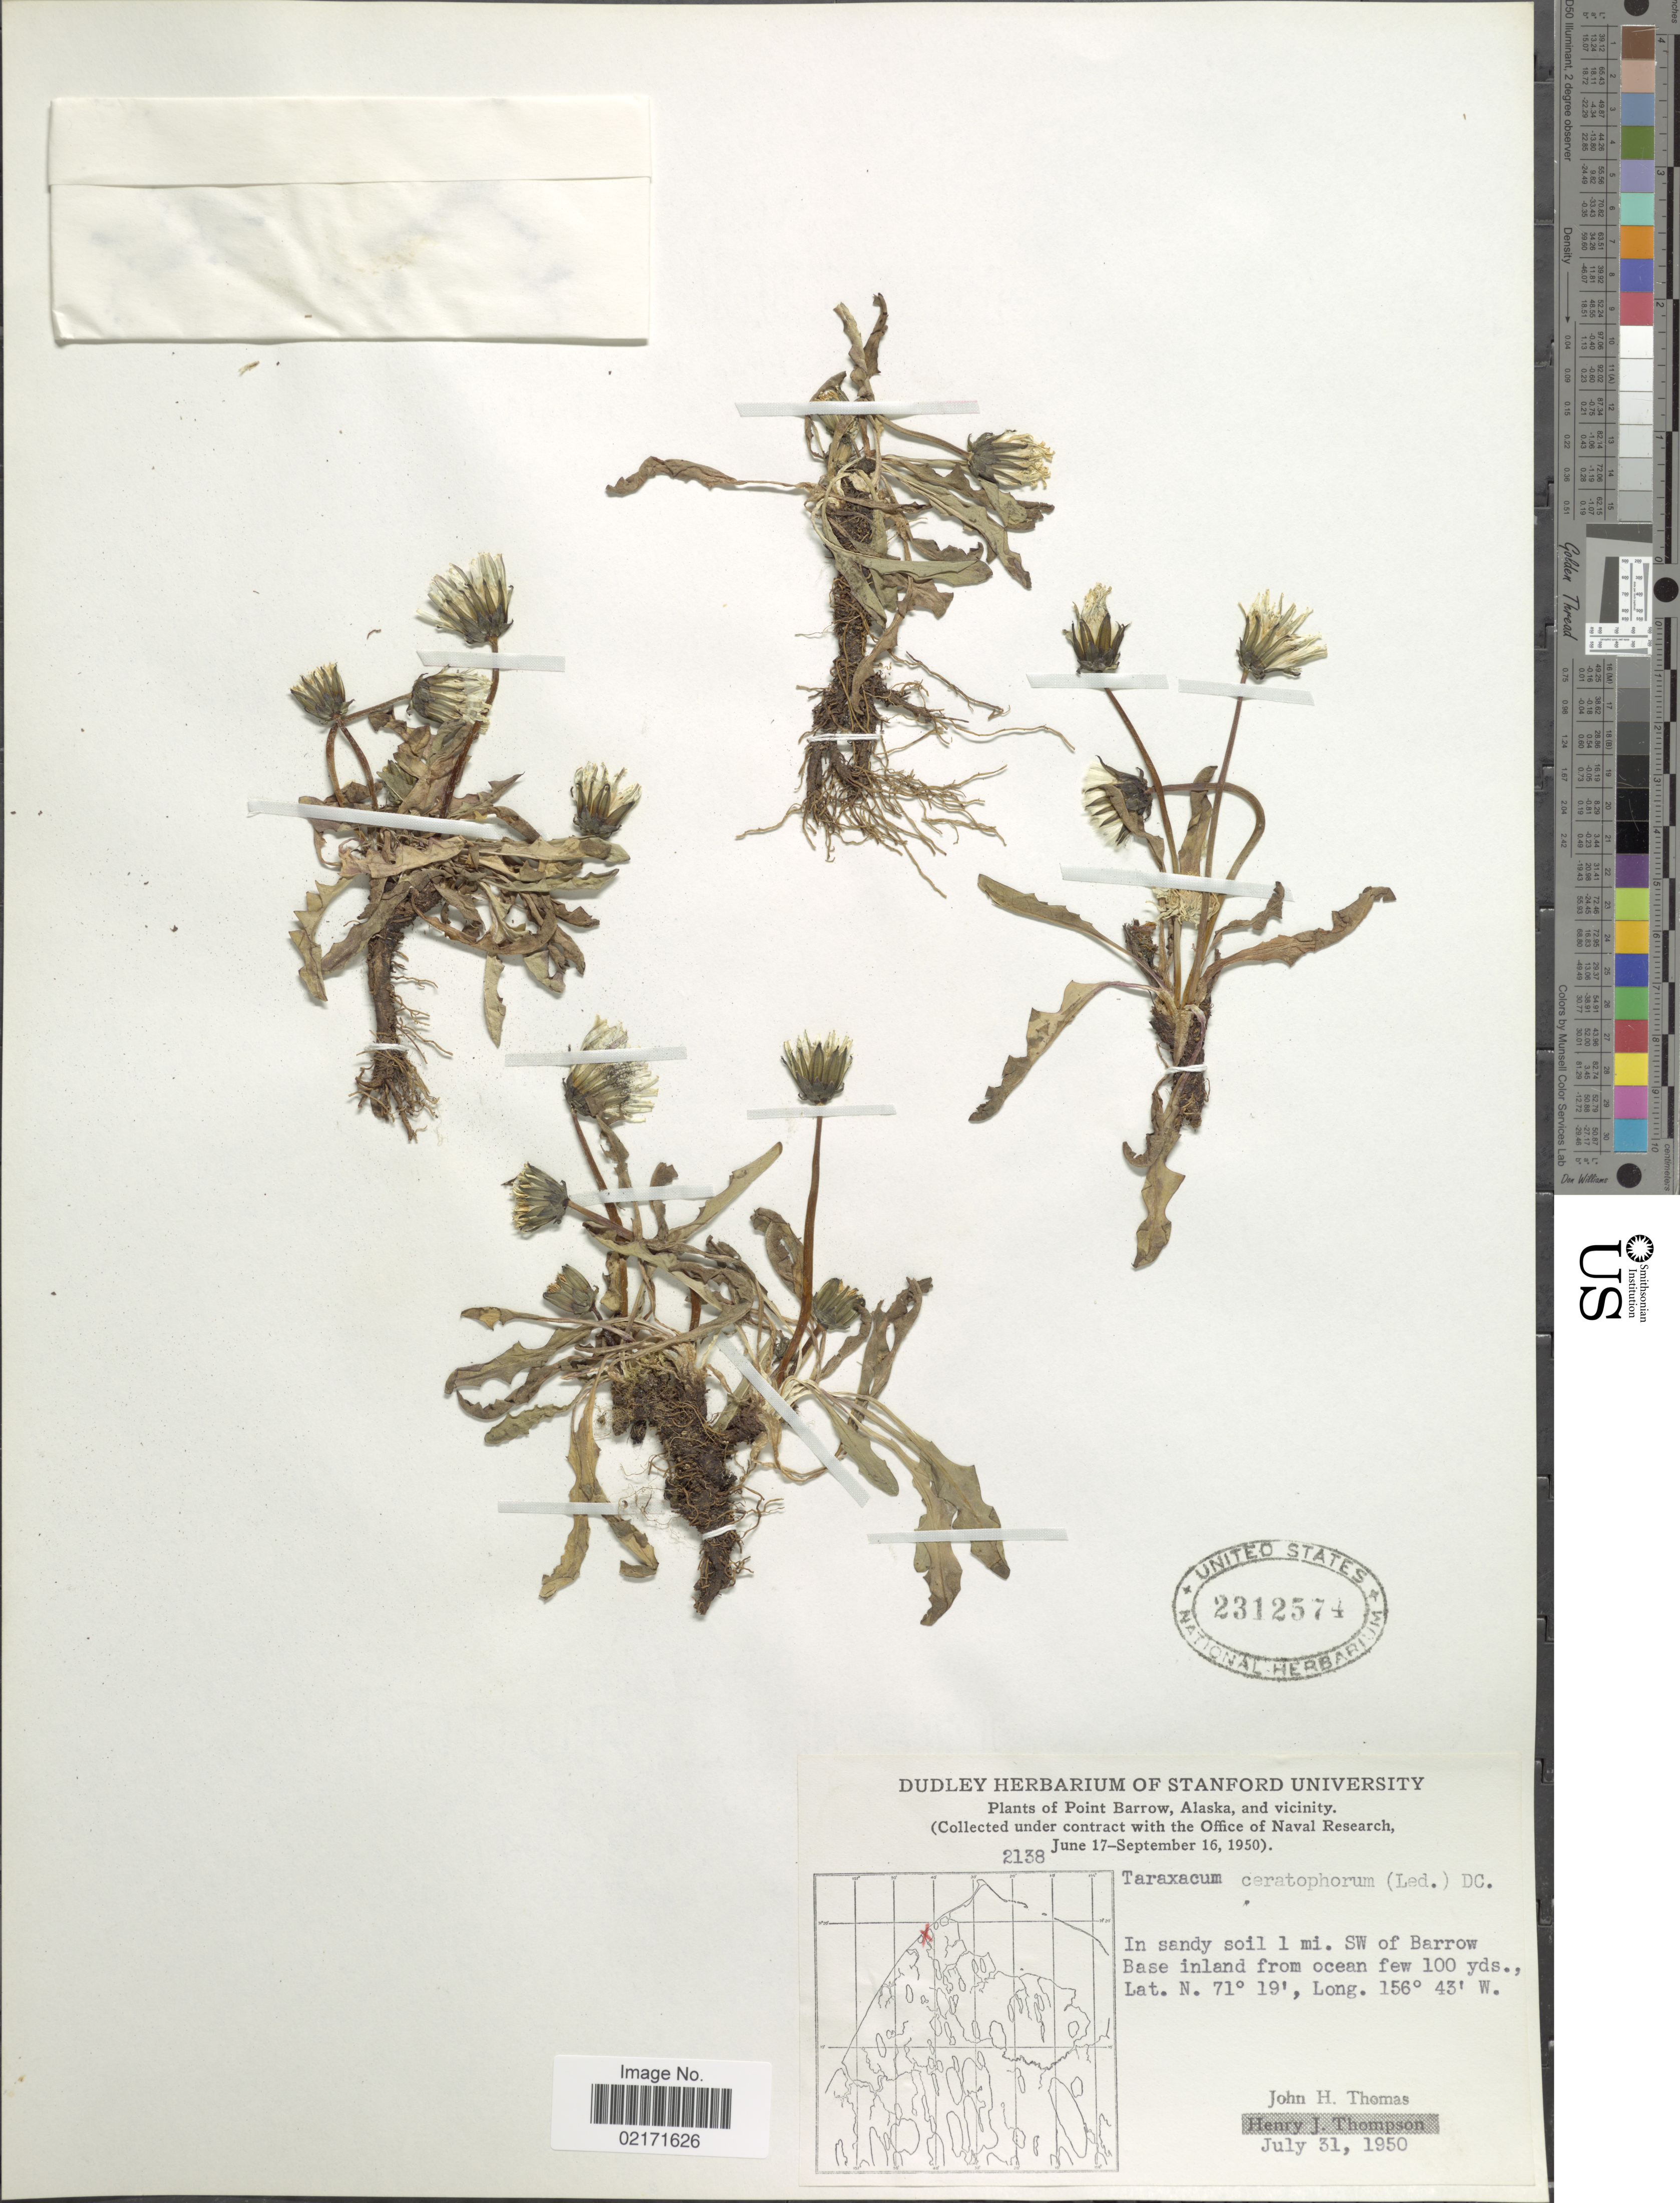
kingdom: Plantae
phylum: Tracheophyta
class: Magnoliopsida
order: Asterales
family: Asteraceae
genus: Taraxacum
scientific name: Taraxacum ceratophorum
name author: (Ledeb.) DC.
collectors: J. H. Thomas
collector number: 2138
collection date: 1950-07-31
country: United States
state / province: Alaska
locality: Point Barrow, Alaska, and vicinity. In sandy soil 1 mi. SW of Barrow Base inland from ocean few 100 yds.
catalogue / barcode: US 2312574